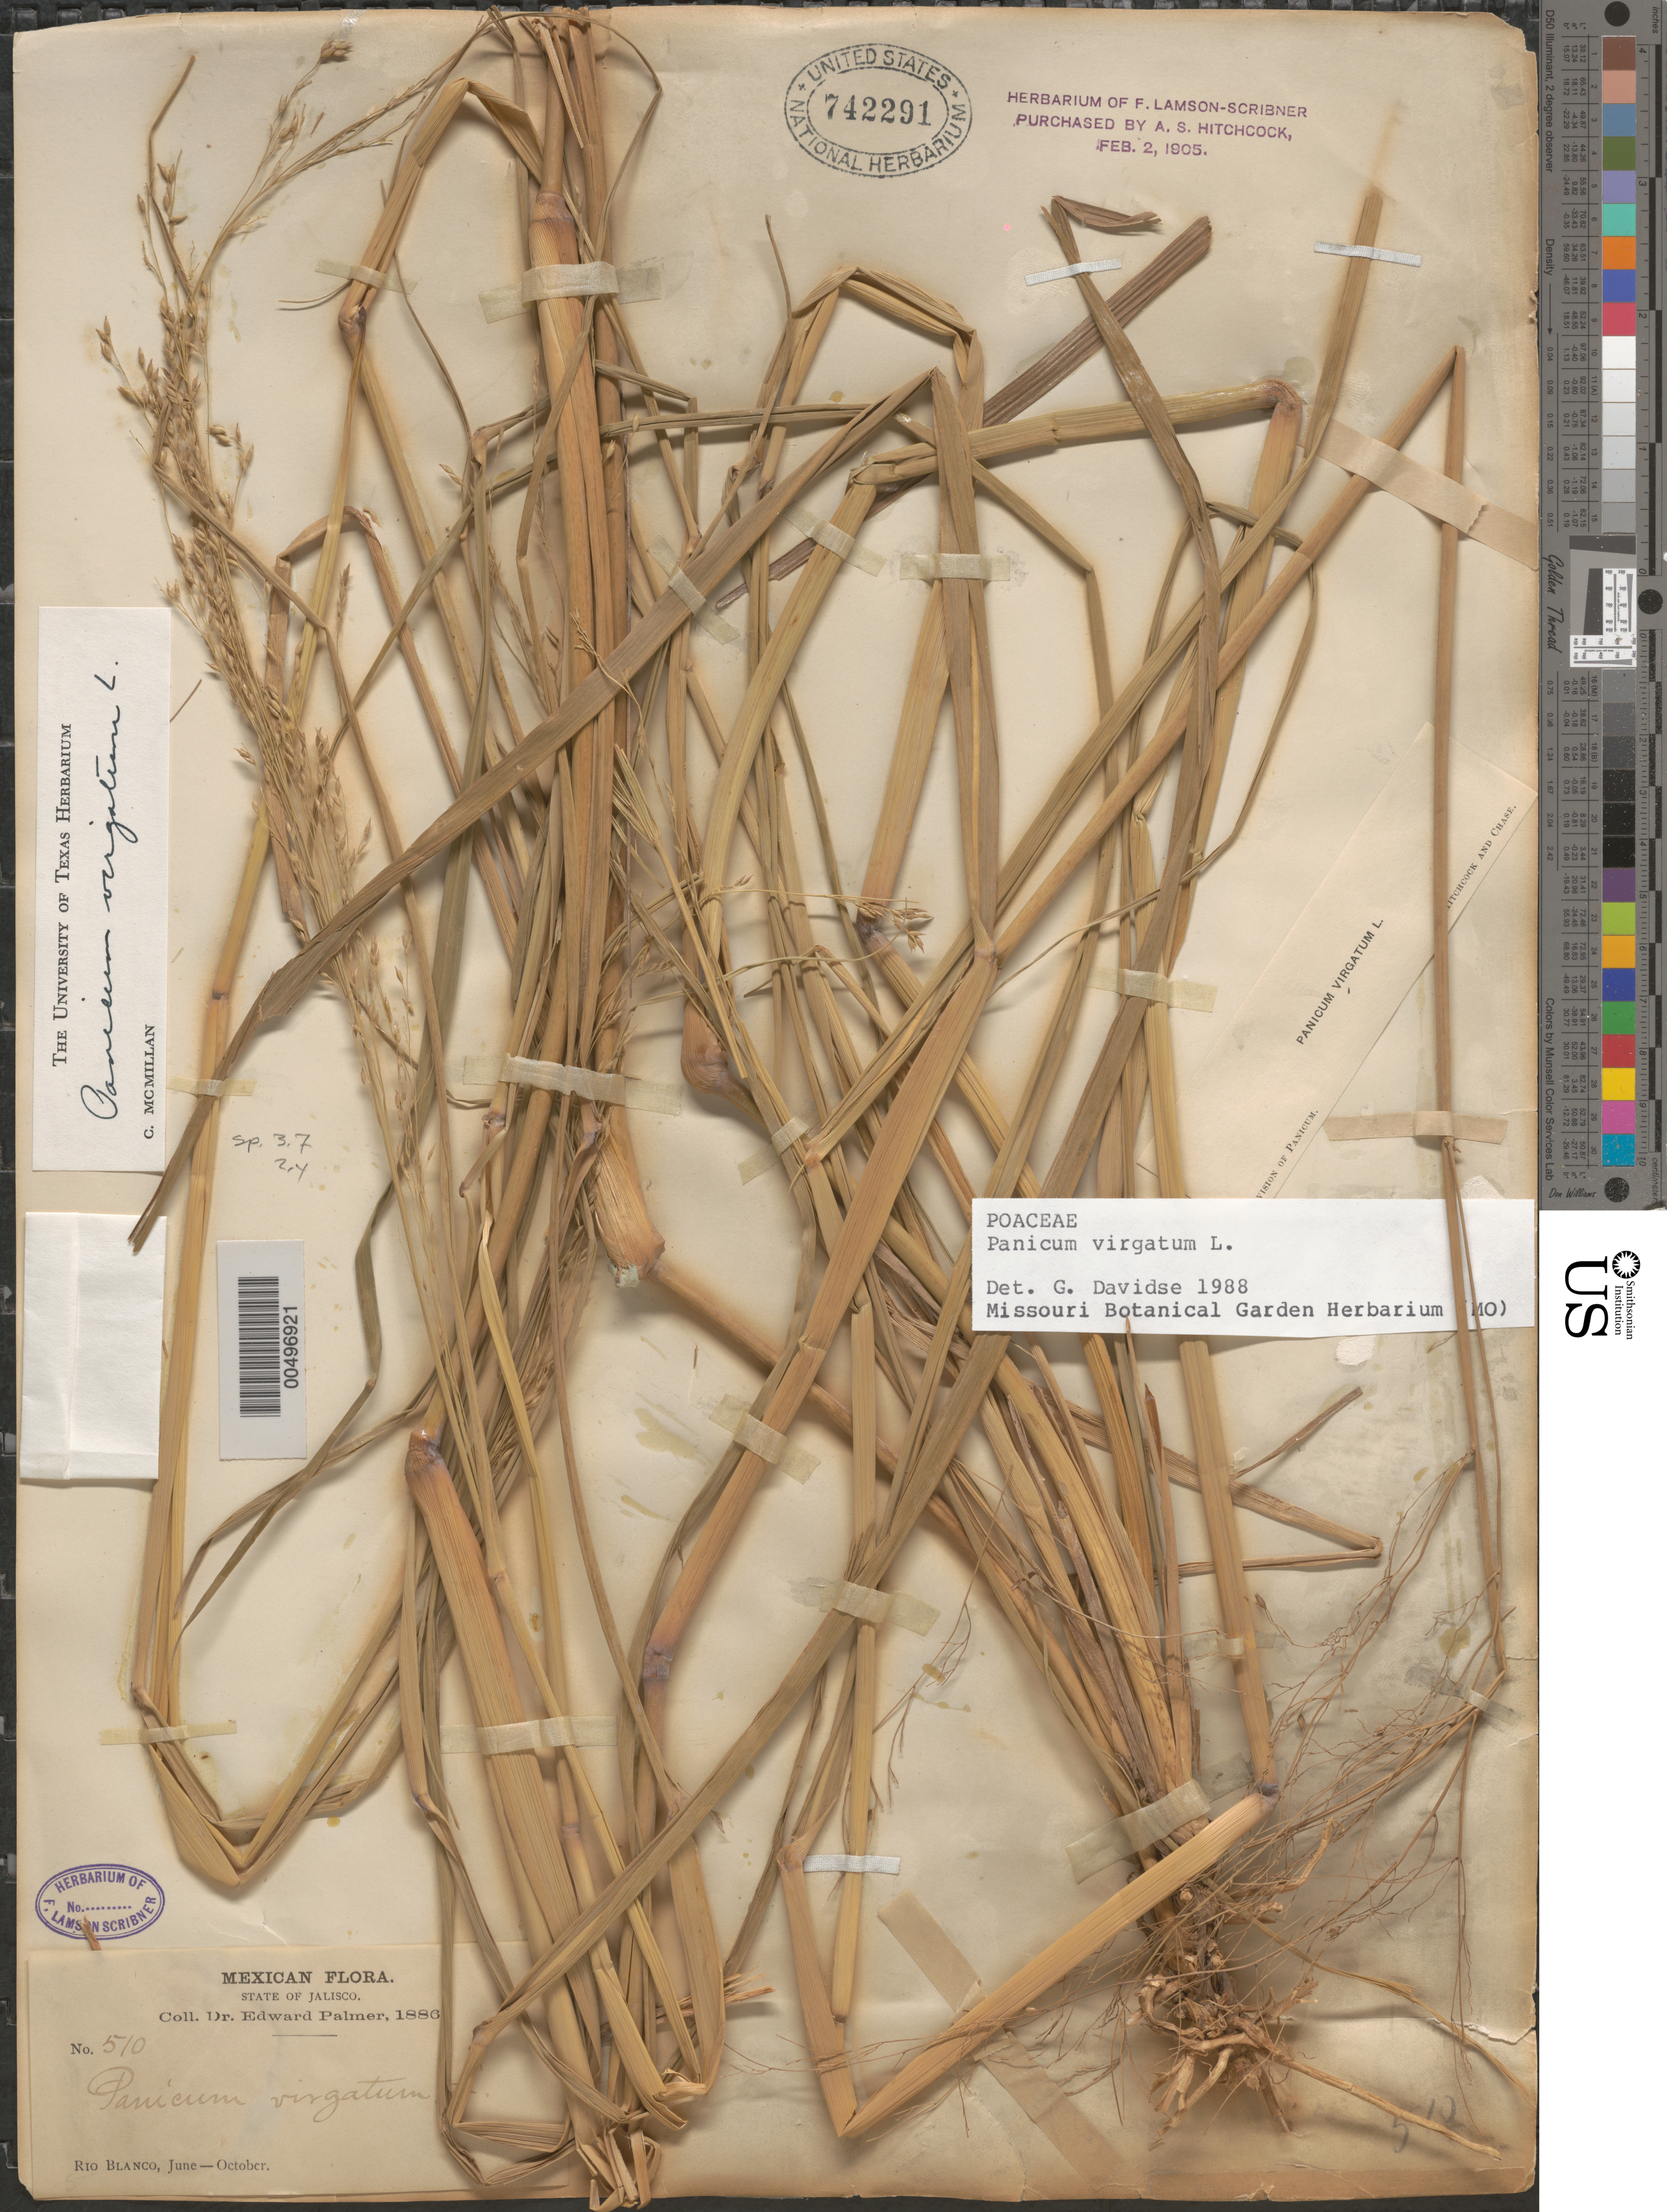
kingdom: Plantae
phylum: Tracheophyta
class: Liliopsida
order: Poales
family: Poaceae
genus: Panicum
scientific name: Panicum virgatum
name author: L.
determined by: Davidse, Gerrit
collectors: E. Palmer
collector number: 510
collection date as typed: Jun 1886 to Oct 1886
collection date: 1886-06/1886-10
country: Mexico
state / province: Jalisco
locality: Rio Blanco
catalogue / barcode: US 742291